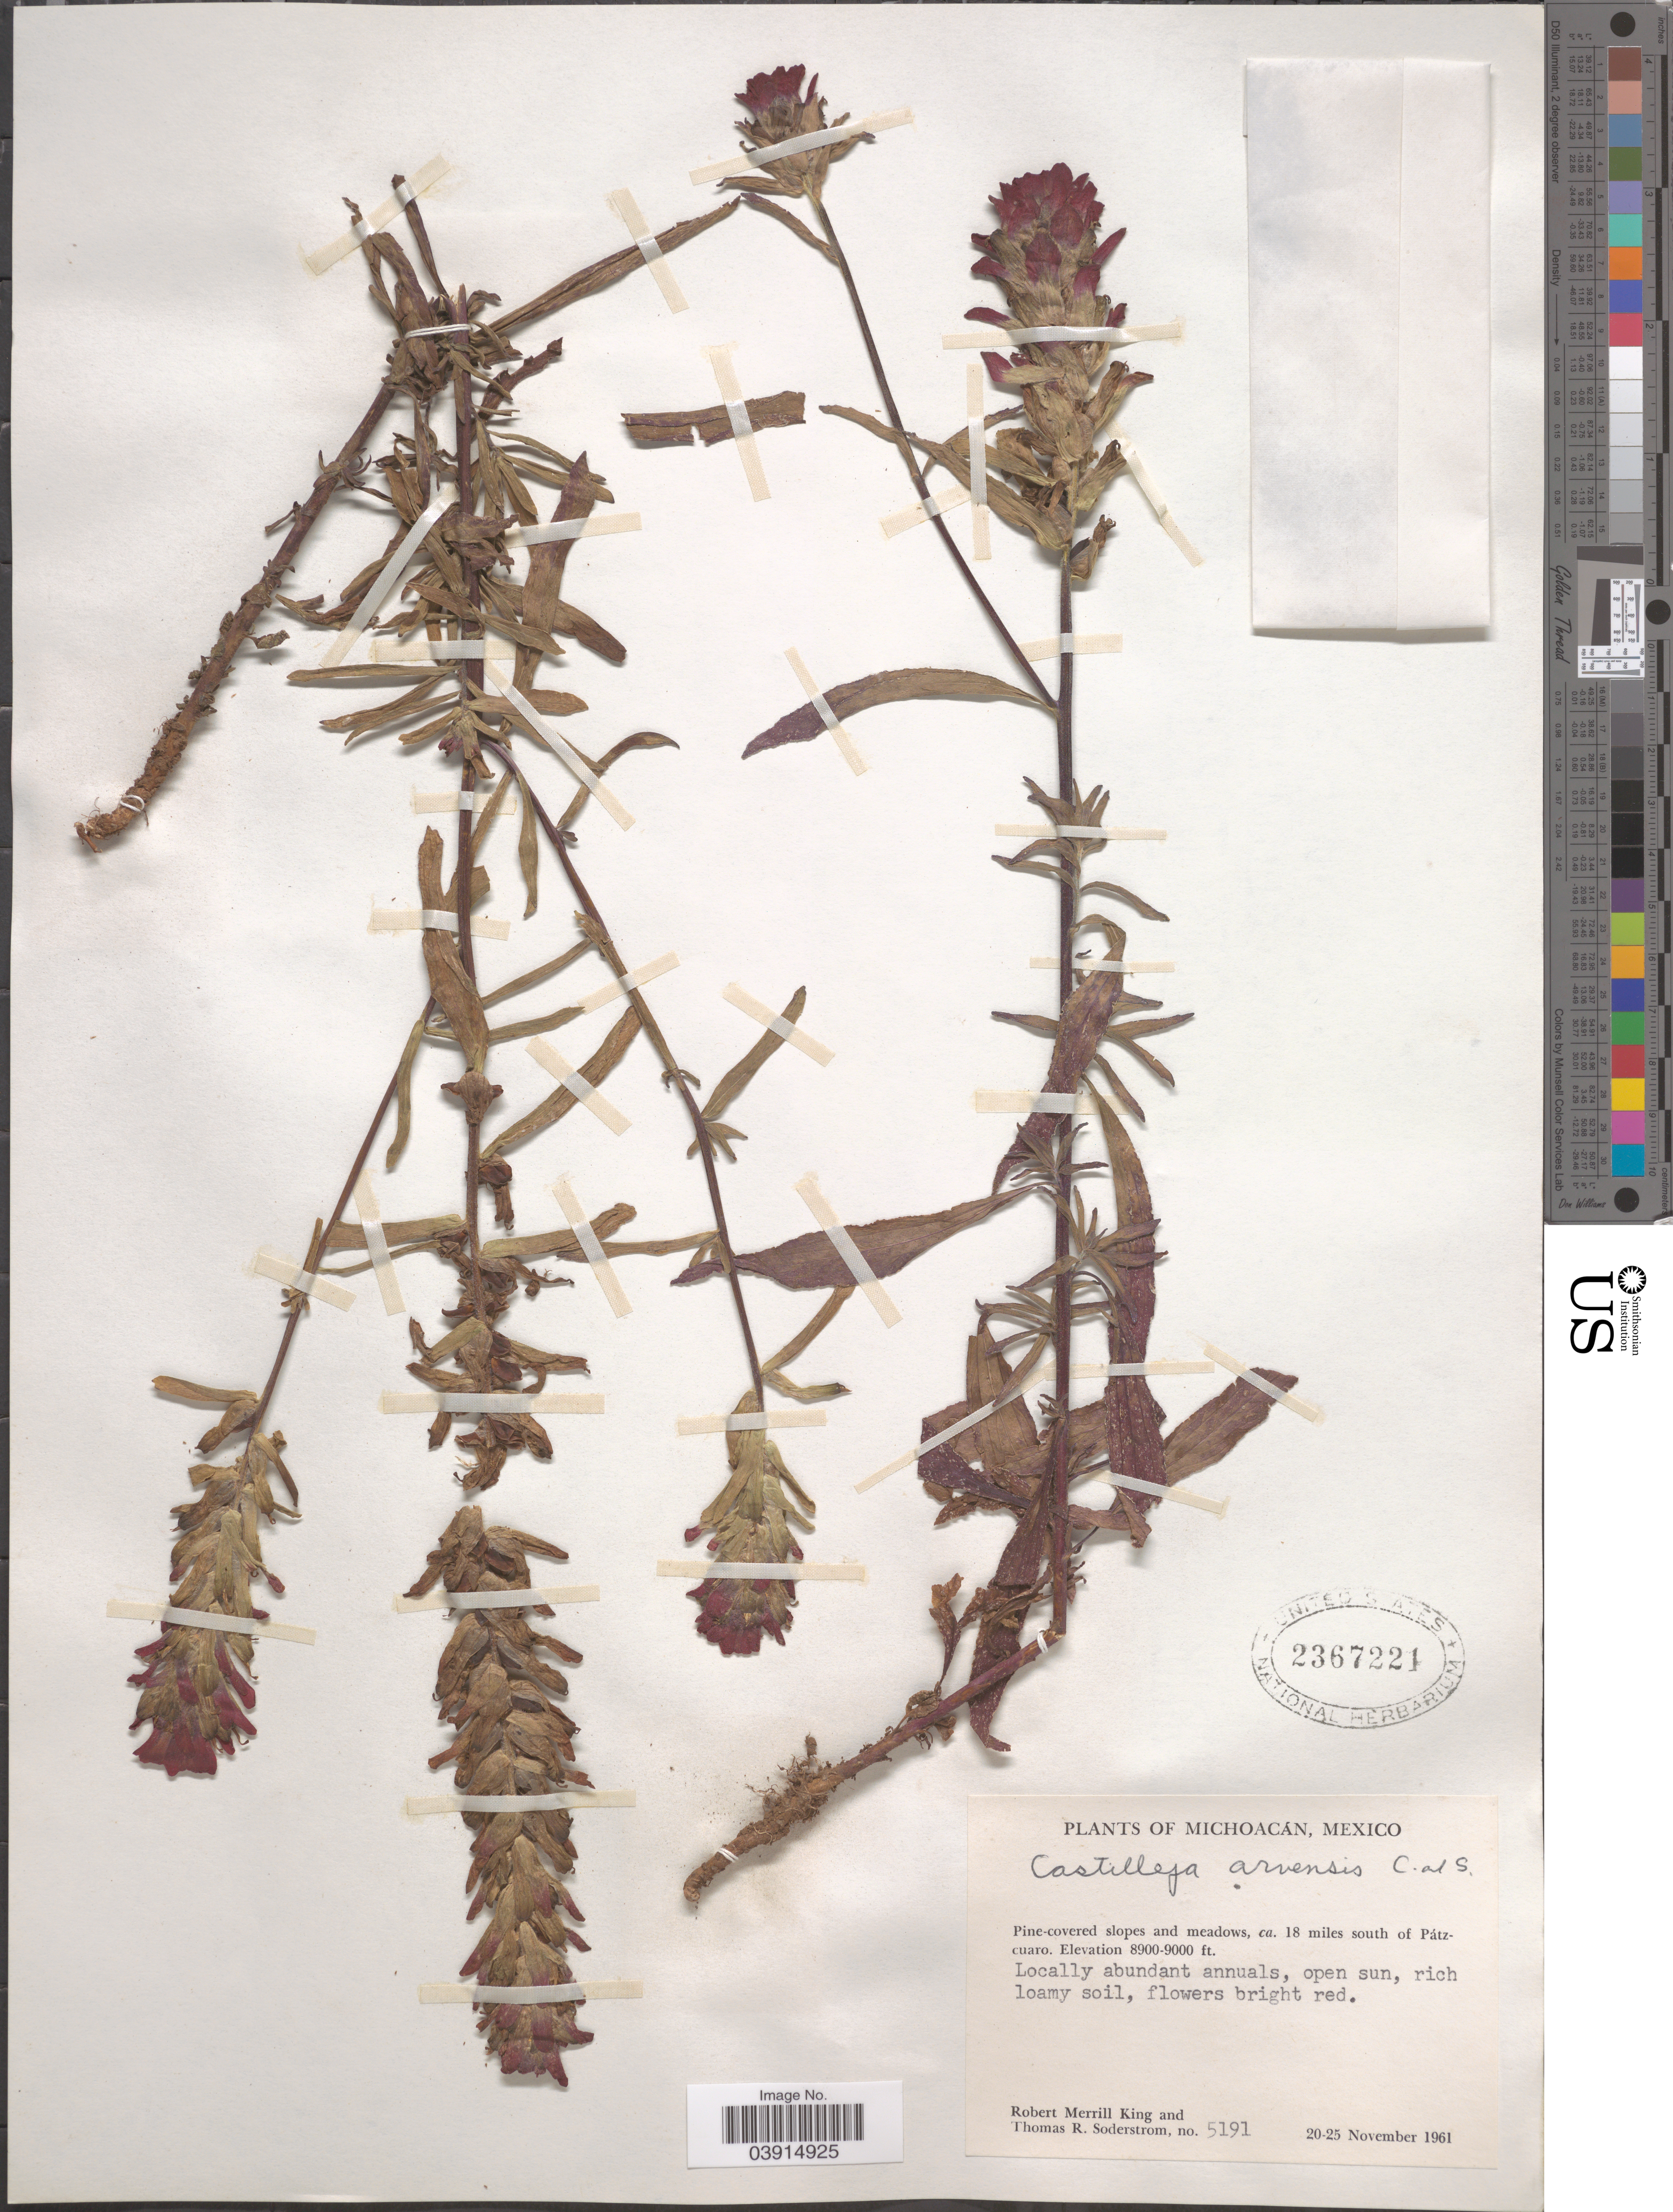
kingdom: Plantae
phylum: Tracheophyta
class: Magnoliopsida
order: Lamiales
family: Orobanchaceae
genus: Castilleja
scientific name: Castilleja arvensis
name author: Schltdl. & Cham.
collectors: R. M. King & T. R. Soderstrom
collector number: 5191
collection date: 1961-11-20/1961-11-25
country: Mexico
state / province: Michoacán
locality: Pine-coved slopes and meadows, ca. 18 miles south of Pátzcuaro.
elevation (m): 2713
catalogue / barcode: US 2367221